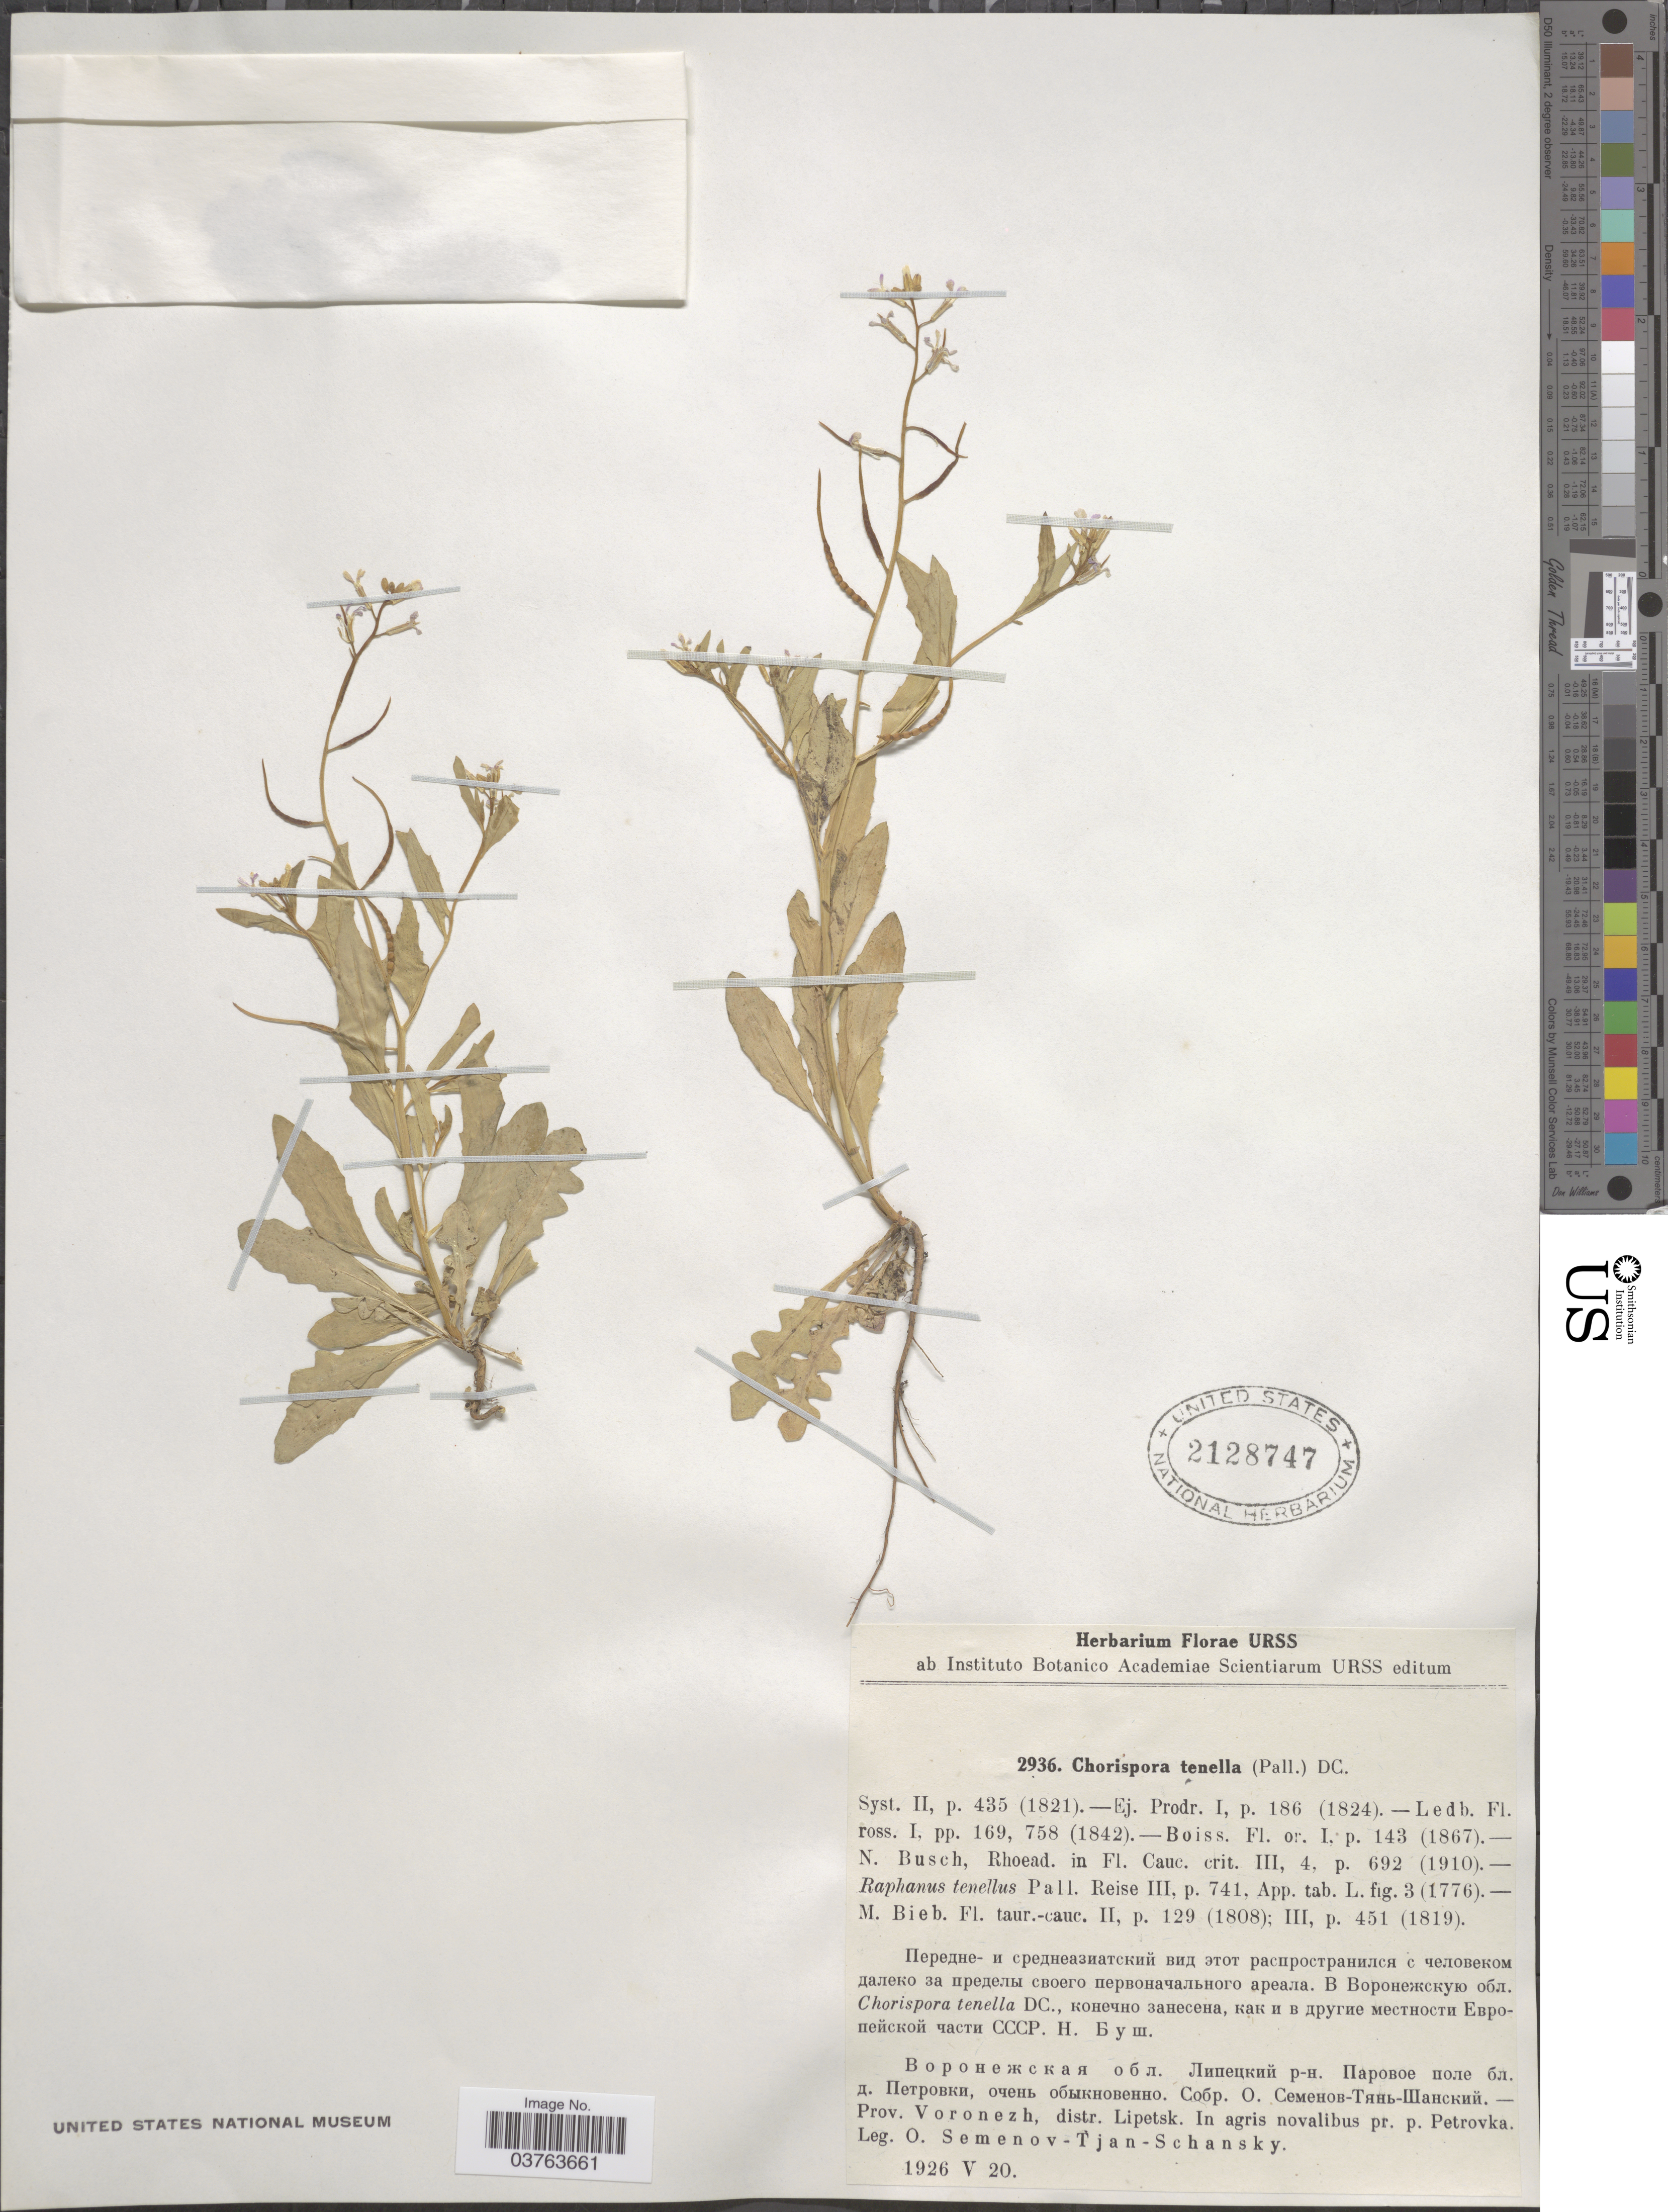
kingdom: Plantae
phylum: Tracheophyta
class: Magnoliopsida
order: Brassicales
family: Brassicaceae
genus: Chorispora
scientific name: Chorispora tenella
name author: DC.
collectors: N. Semenova-Tjan-Schanskaya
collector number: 2936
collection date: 1926-05-20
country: Russian Federation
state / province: Lipetsk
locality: Prov. Voronezh, distr. Lipetsk. In agris novalibus pr. p. Petrovka.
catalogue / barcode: US 2128747